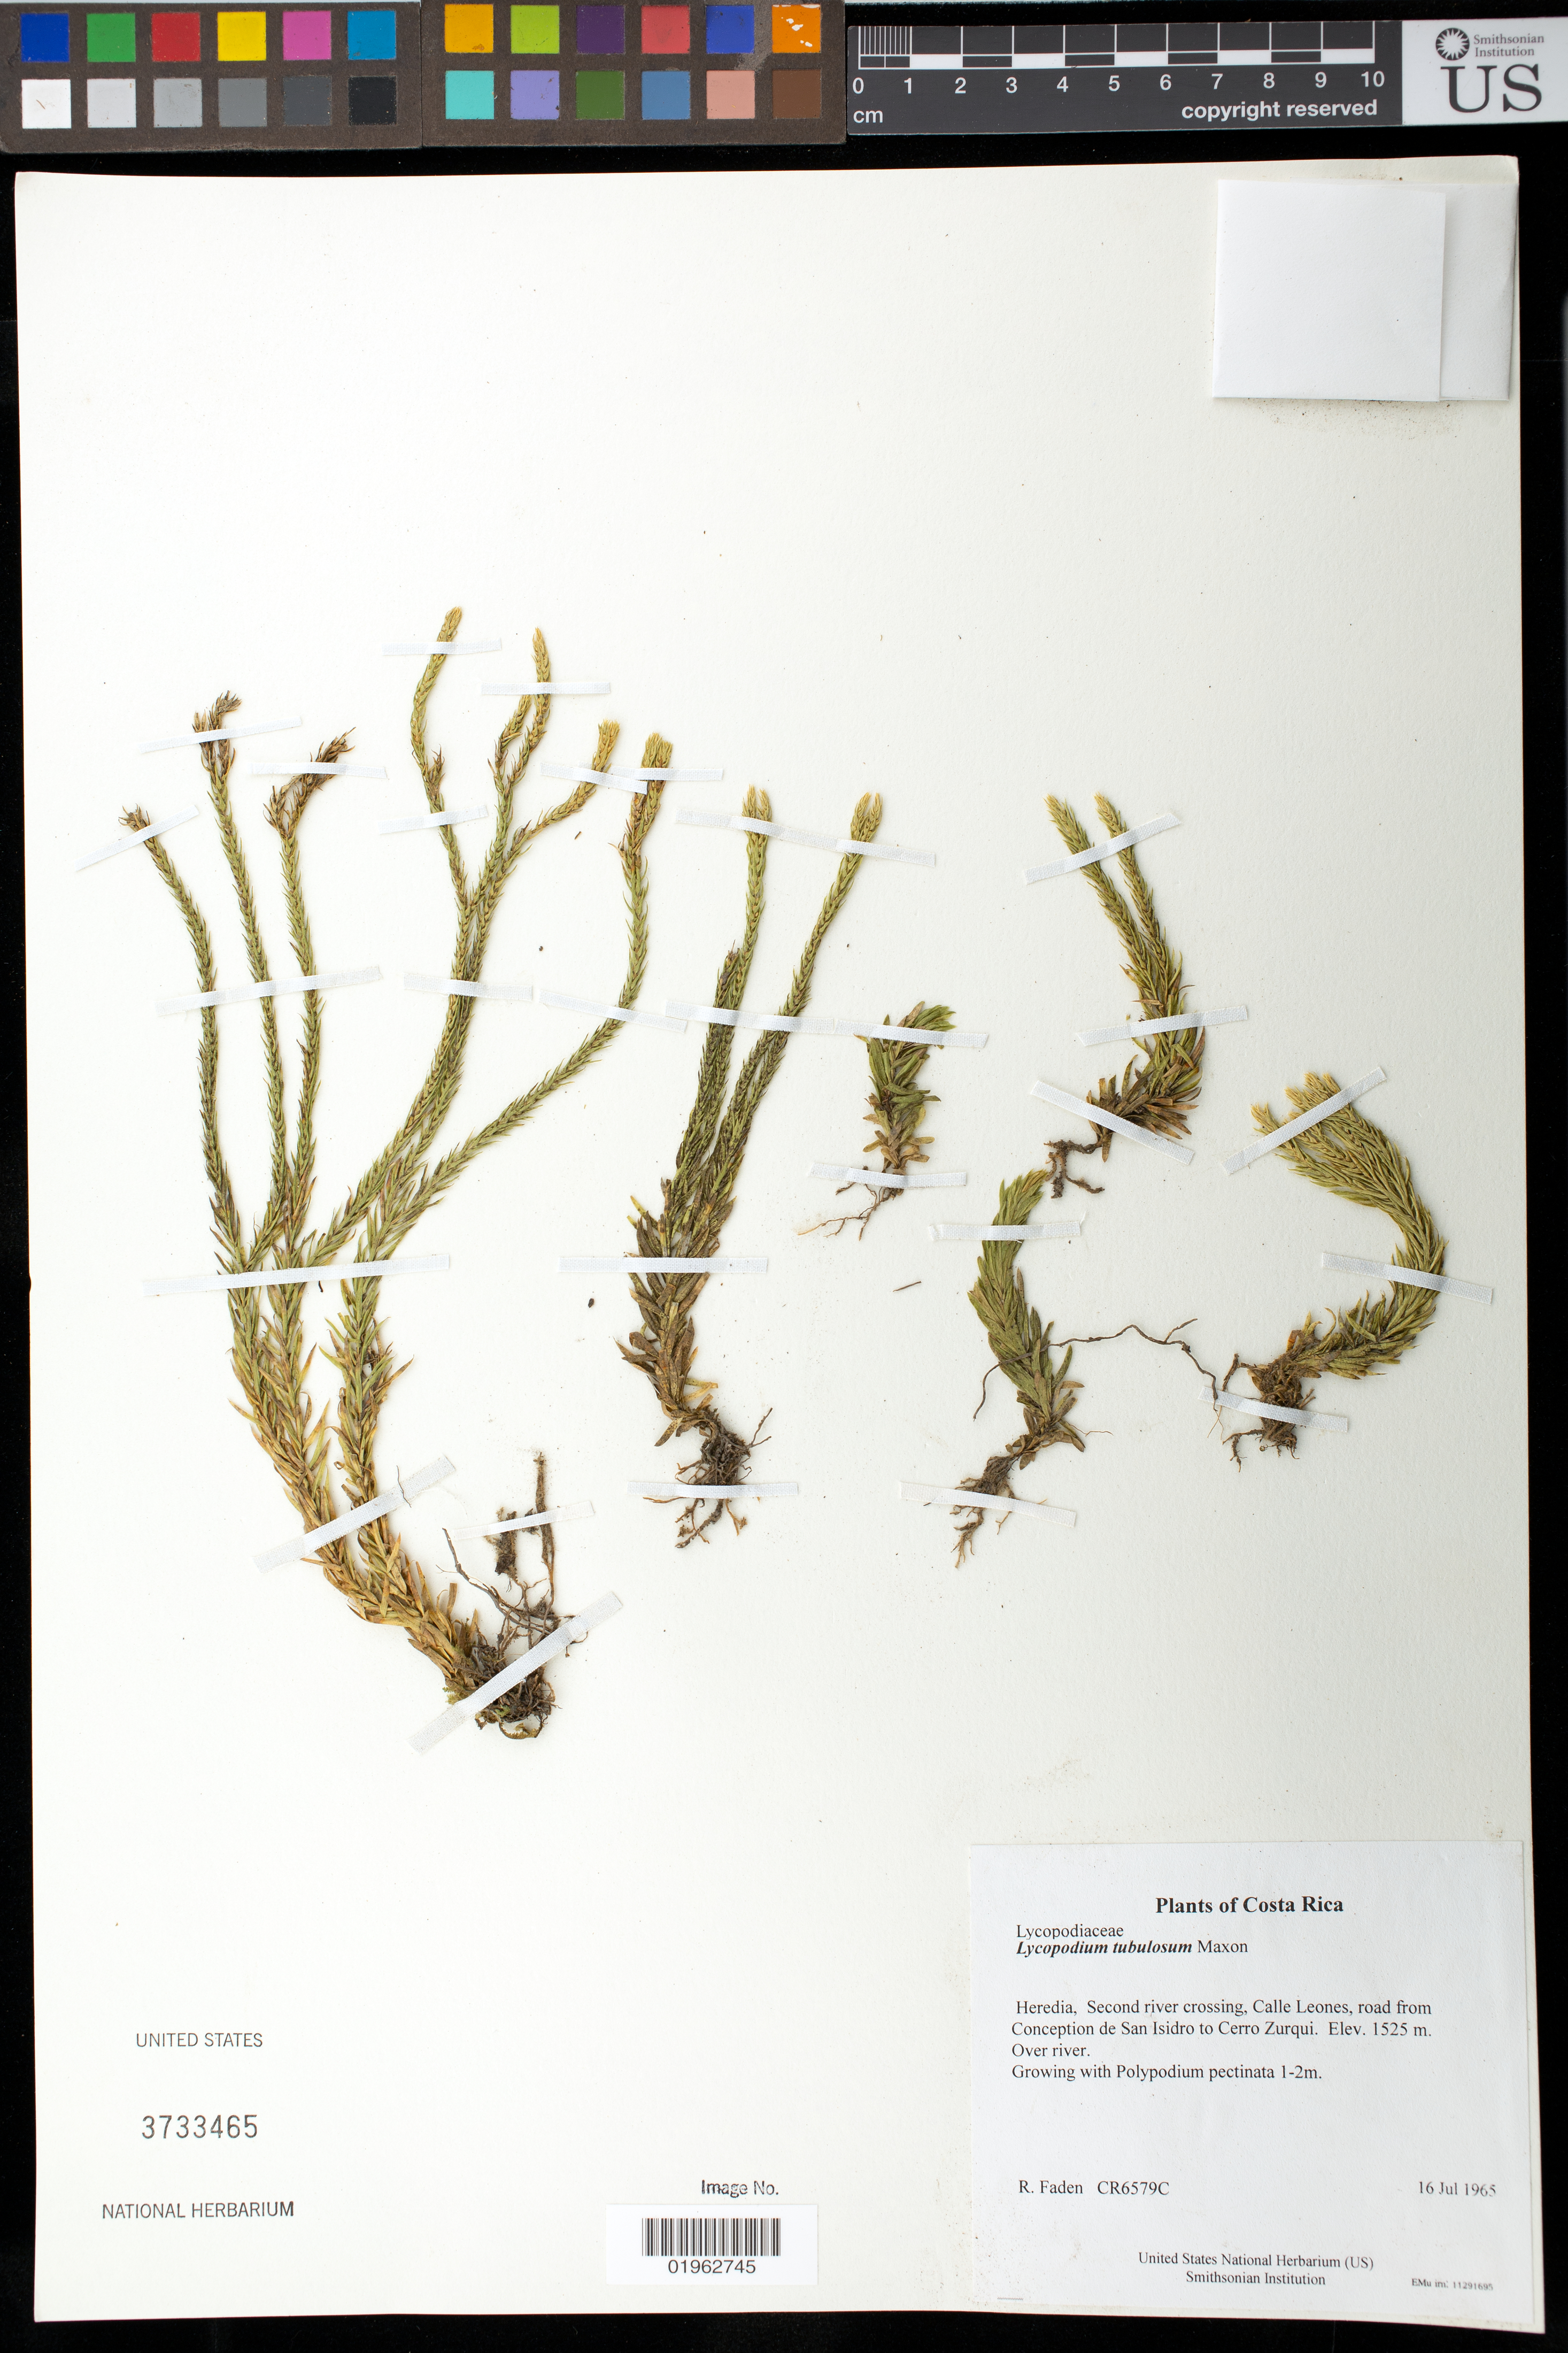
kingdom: Plantae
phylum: Tracheophyta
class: Lycopodiopsida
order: Lycopodiales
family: Lycopodiaceae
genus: Phlegmariurus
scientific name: Phlegmariurus tubulosus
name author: (Maxon) B. Øllg.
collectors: R. B. Faden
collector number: CR6579C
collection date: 1965-07-16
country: Costa Rica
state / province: Heredia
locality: Second river crossing, Calle Leones, road from Conception de San Isidro to Cerro Zurqui.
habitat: Over river.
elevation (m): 1525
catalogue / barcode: US 3733465